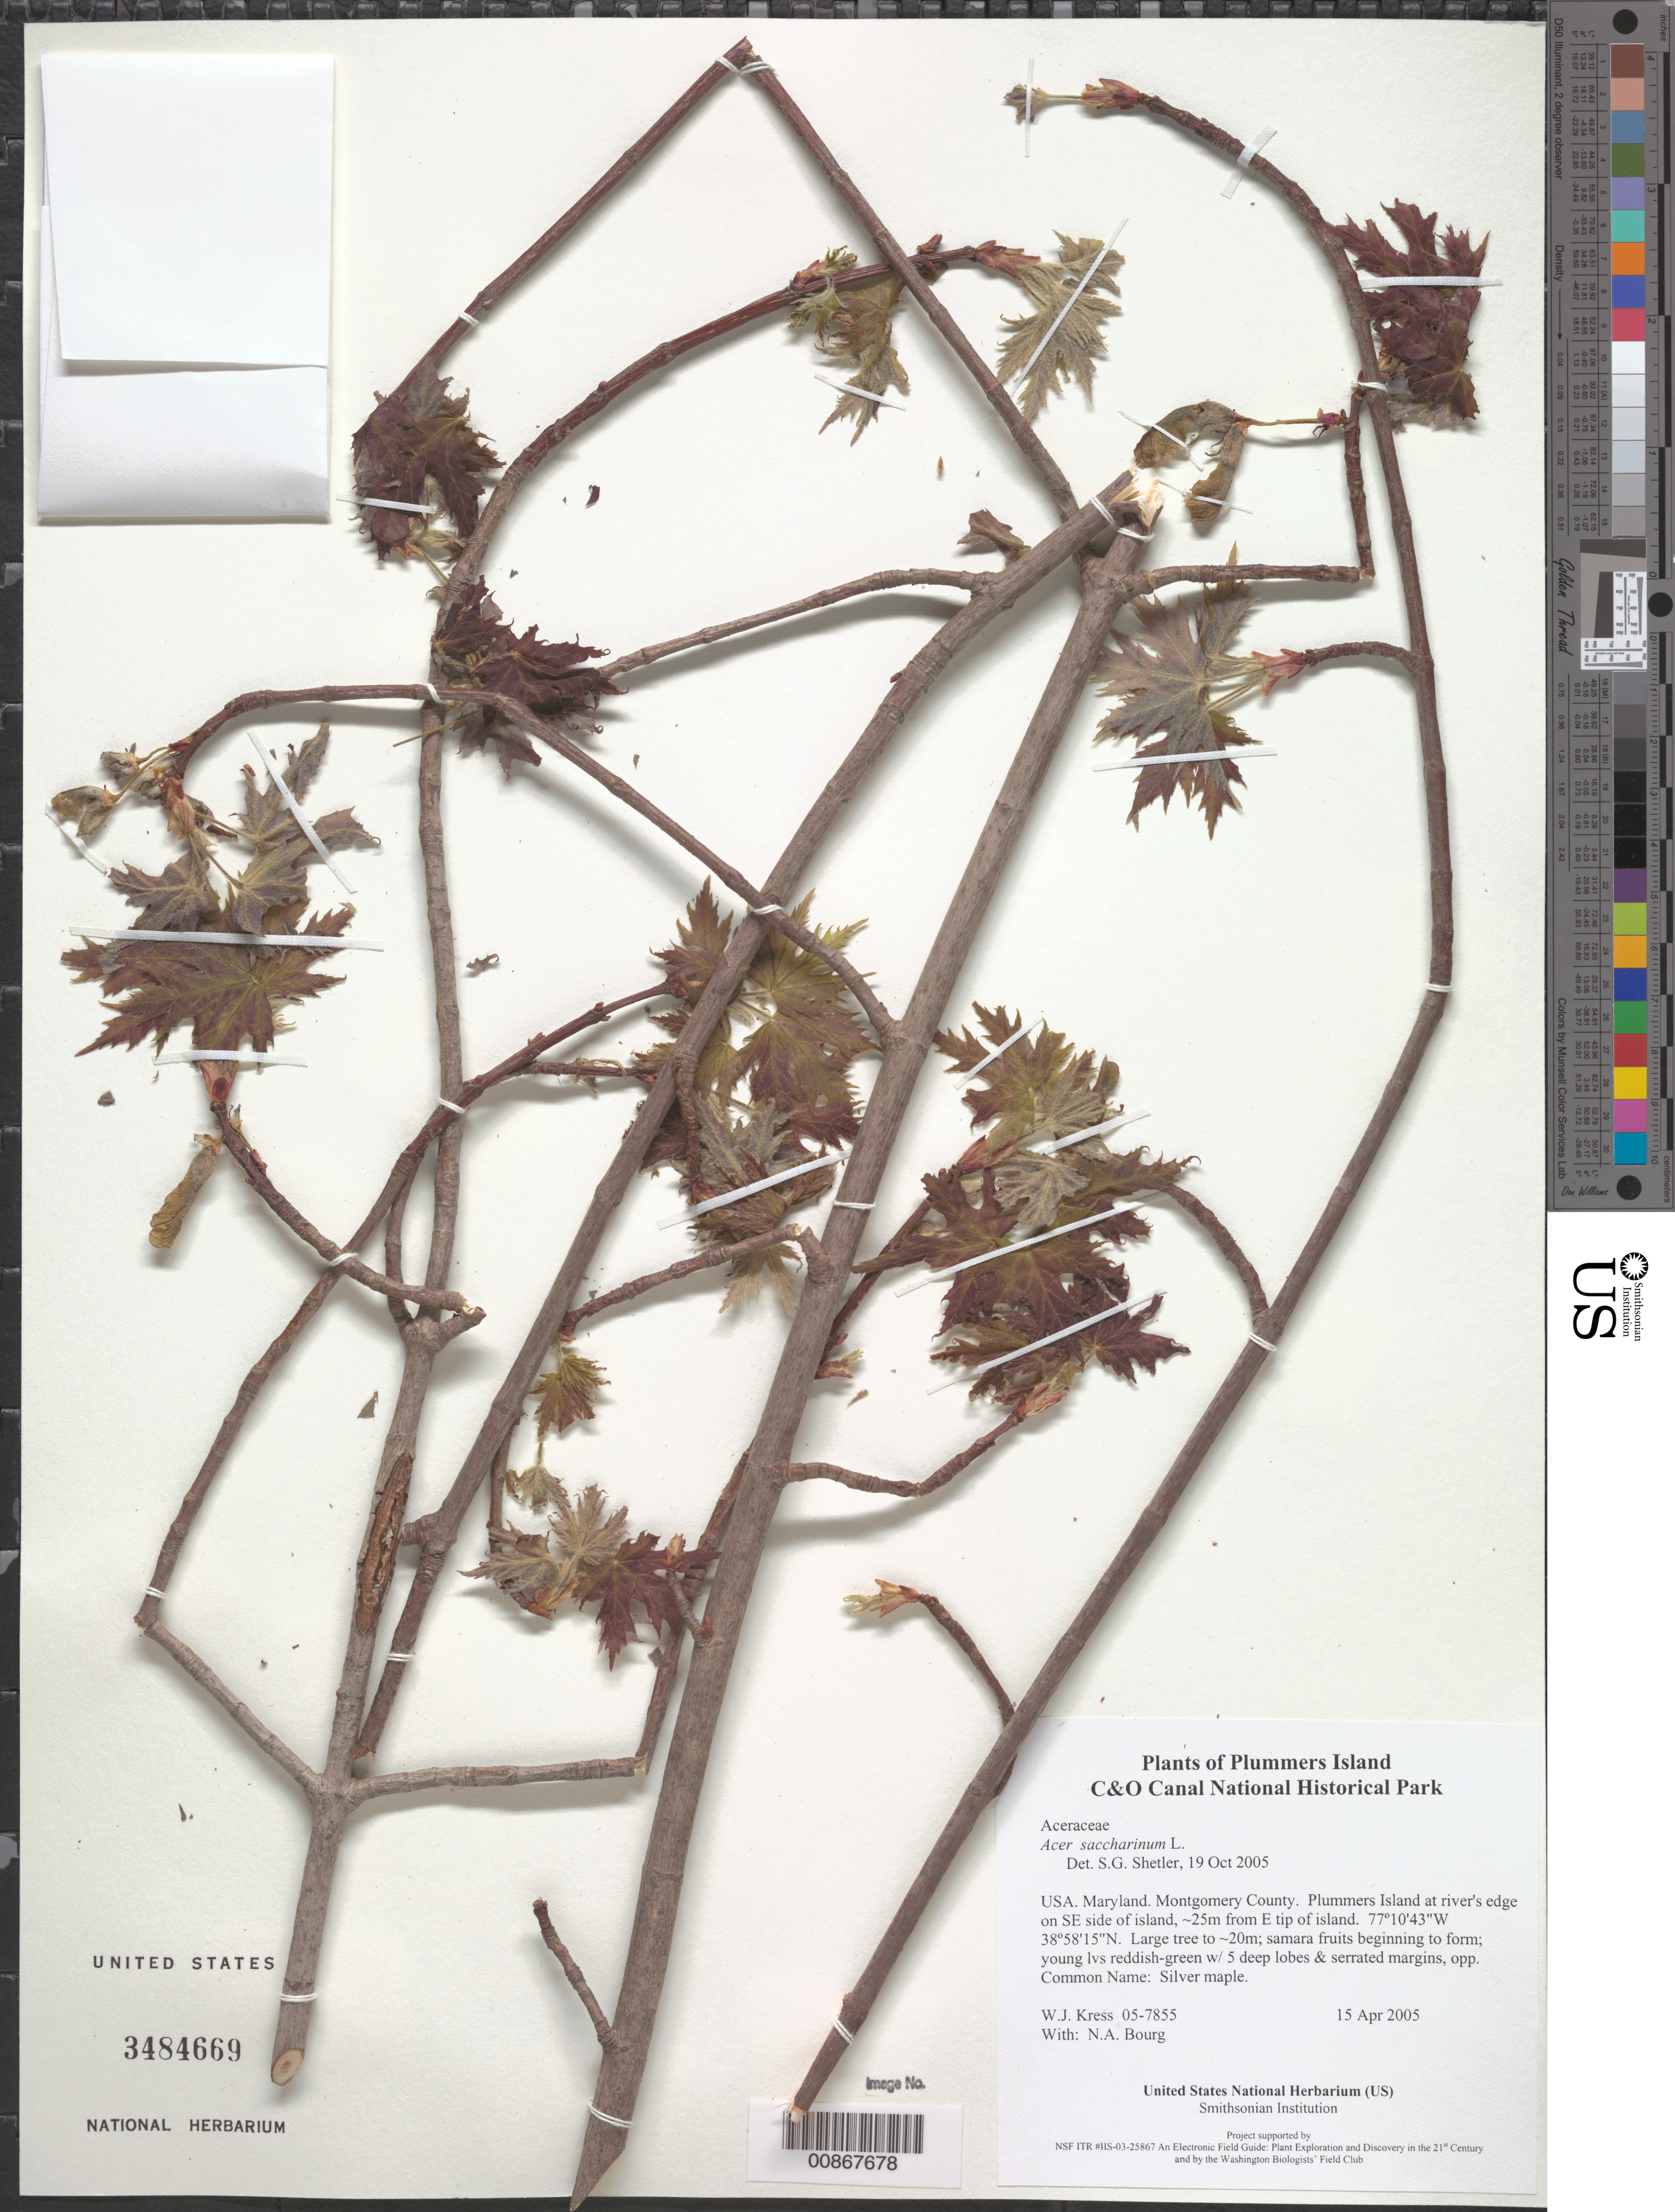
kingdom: Plantae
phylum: Tracheophyta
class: Magnoliopsida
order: Sapindales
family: Sapindaceae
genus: Acer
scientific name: Acer saccharinum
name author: L.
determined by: Shetler, Stanwyn G., (US), NMNH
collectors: W. J. Kress & N. A. Bourg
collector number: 05-7855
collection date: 2005-04-15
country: United States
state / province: Maryland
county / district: Montgomery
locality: Chesapeake and Ohio Canal National Historical Park, Plummers Island at river's edge on SE side of island, ~25m from E tip of island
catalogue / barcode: US 3484669